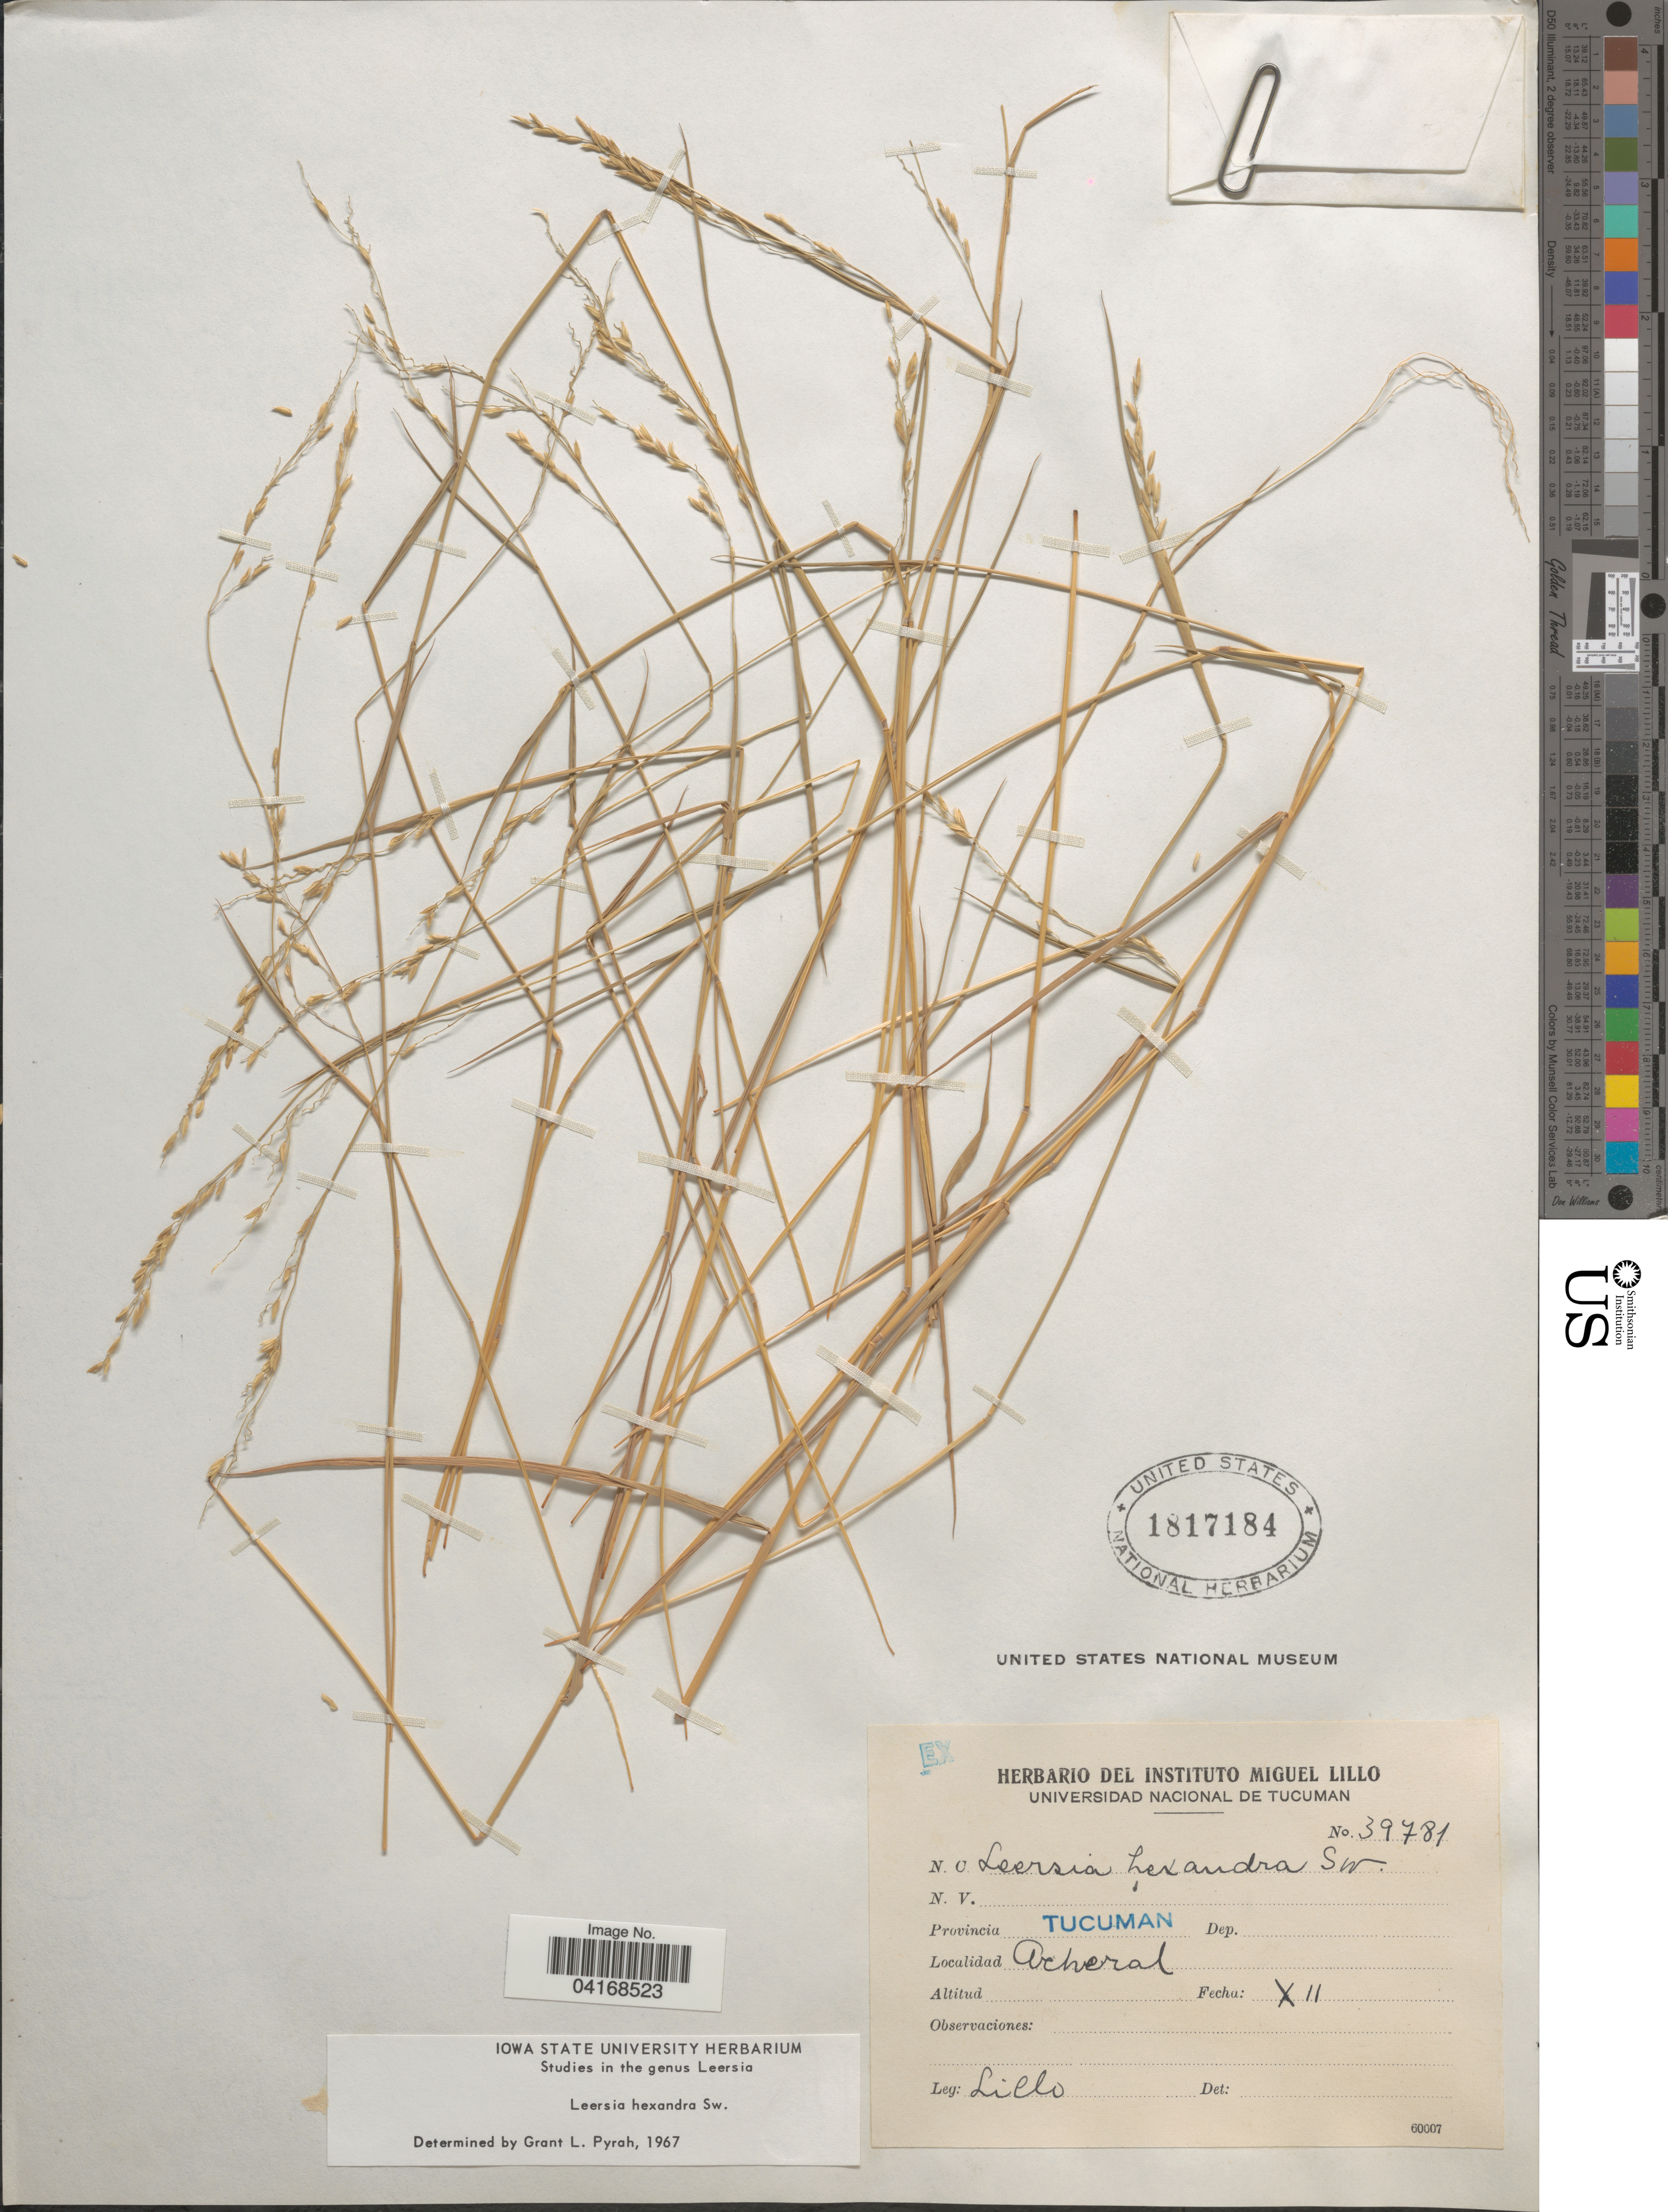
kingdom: Plantae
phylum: Tracheophyta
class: Liliopsida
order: Poales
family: Poaceae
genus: Leersia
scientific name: Leersia hexandra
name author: Sw.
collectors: -. Lillo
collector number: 39781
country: Argentina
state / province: Tucuman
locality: Archeral.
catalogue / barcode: US 1817184